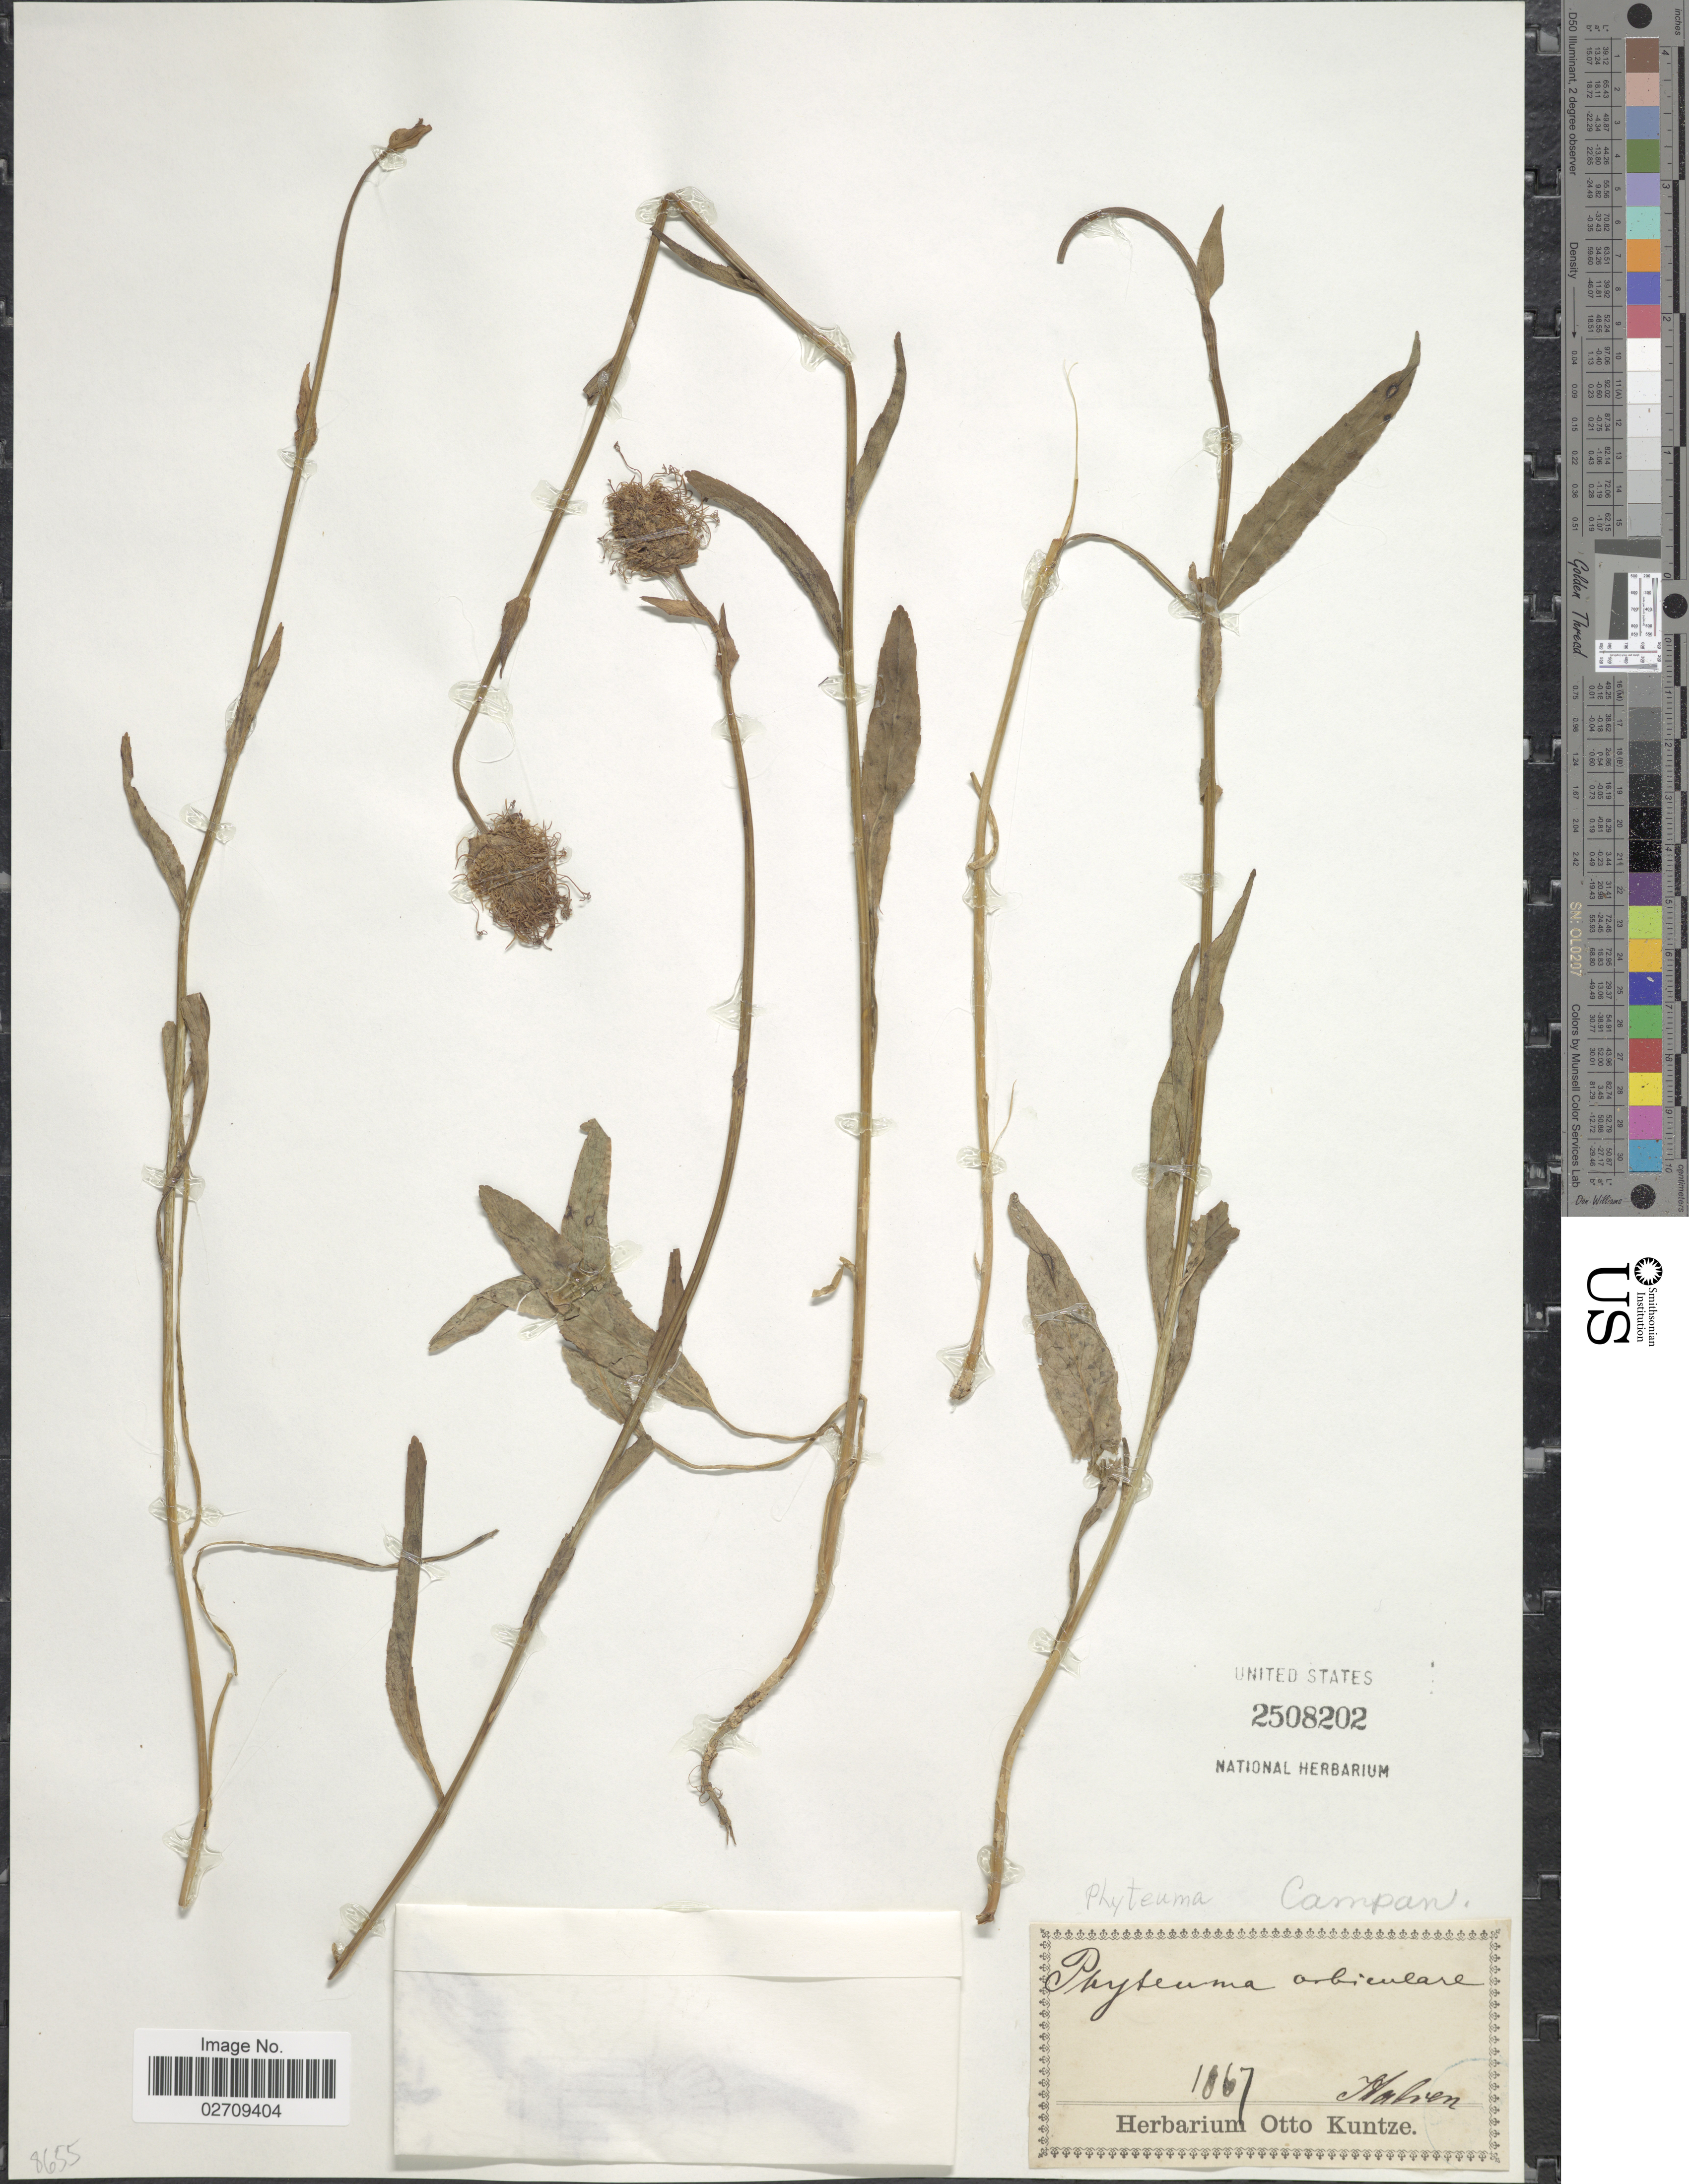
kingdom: Plantae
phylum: Tracheophyta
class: Magnoliopsida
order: Asterales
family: Campanulaceae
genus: Phyteuma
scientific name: Phyteuma orbiculare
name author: L.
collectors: ex herb. Otto Kuntze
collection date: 1867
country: Italy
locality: Italien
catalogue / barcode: US 2508202